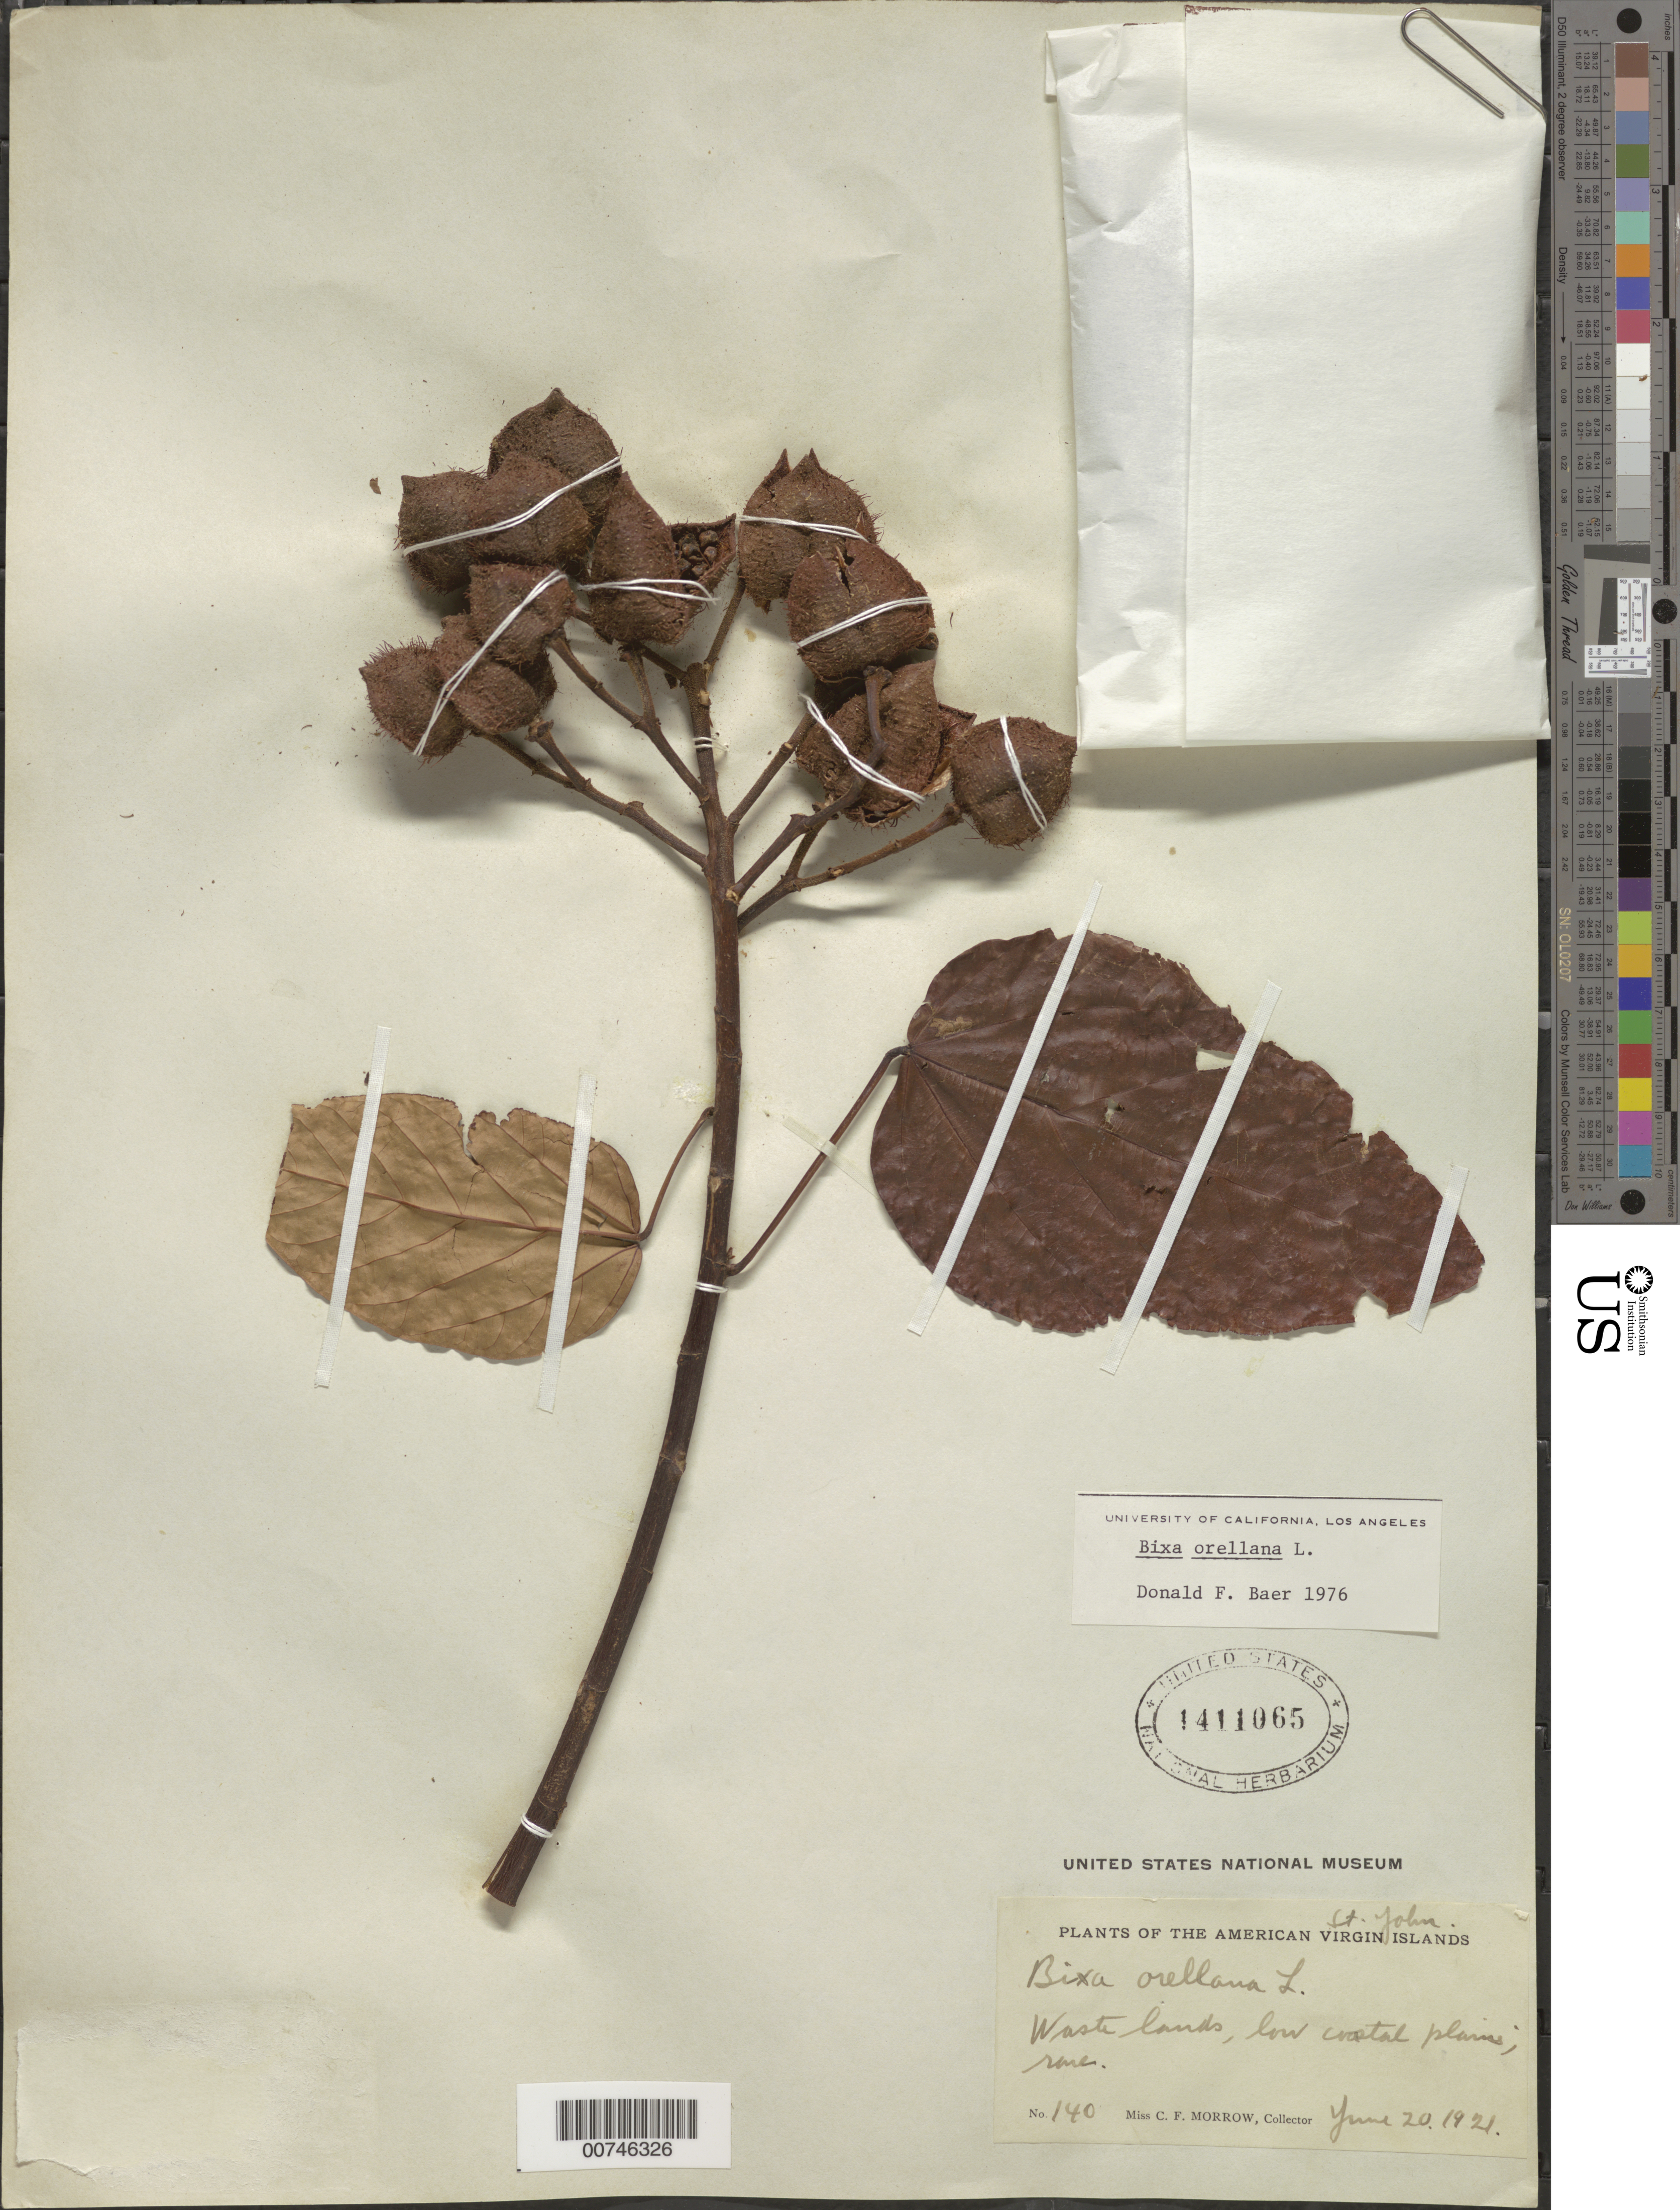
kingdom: Plantae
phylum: Tracheophyta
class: Magnoliopsida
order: Malvales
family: Bixaceae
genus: Bixa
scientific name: Bixa orellana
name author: L.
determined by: Baer, D. F.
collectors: C. Morrow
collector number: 140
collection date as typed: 20 Jun 1921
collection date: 1921-06-20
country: U.S. Virgin Islands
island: St. John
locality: Waste lands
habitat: Low coastal plains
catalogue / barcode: US 1411065